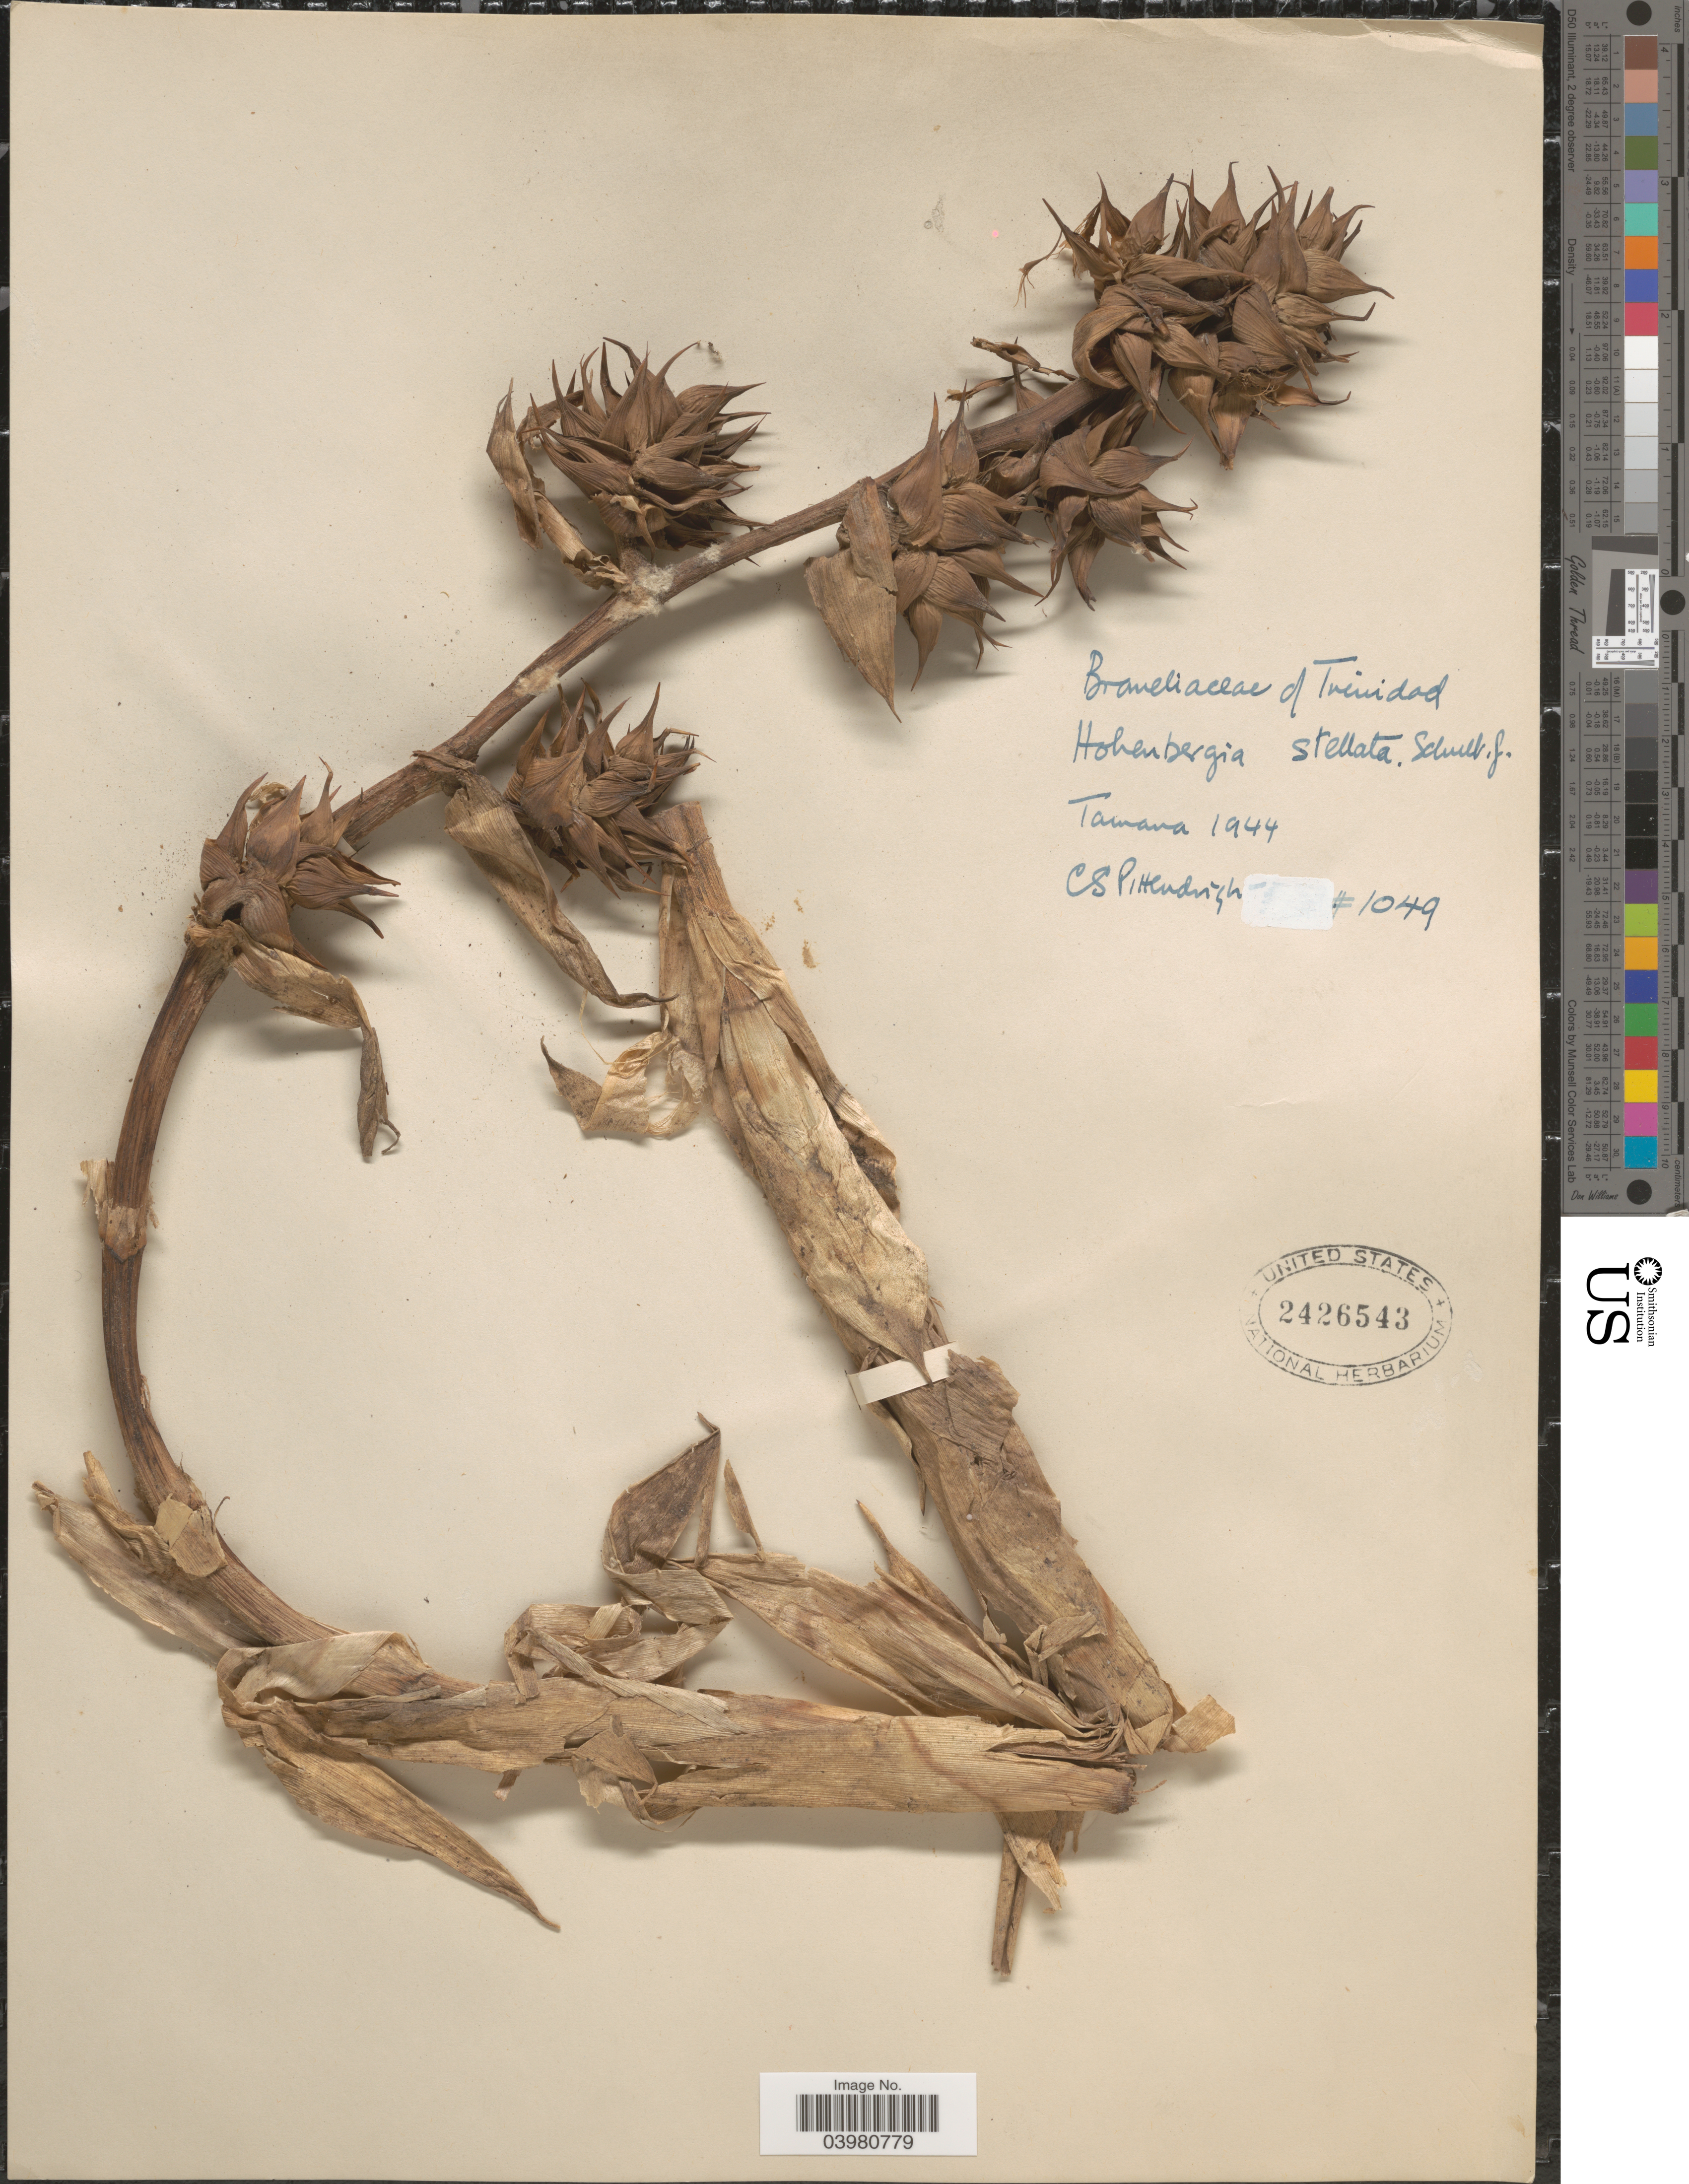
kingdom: Plantae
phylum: Tracheophyta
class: Liliopsida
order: Poales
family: Bromeliaceae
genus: Hohenbergia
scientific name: Hohenbergia stellata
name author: Schult. & Schult. f.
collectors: C. Pittendrigh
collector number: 1049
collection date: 1944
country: Trinidad and Tobago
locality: Trinidad. Tamana.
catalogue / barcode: US 2426543